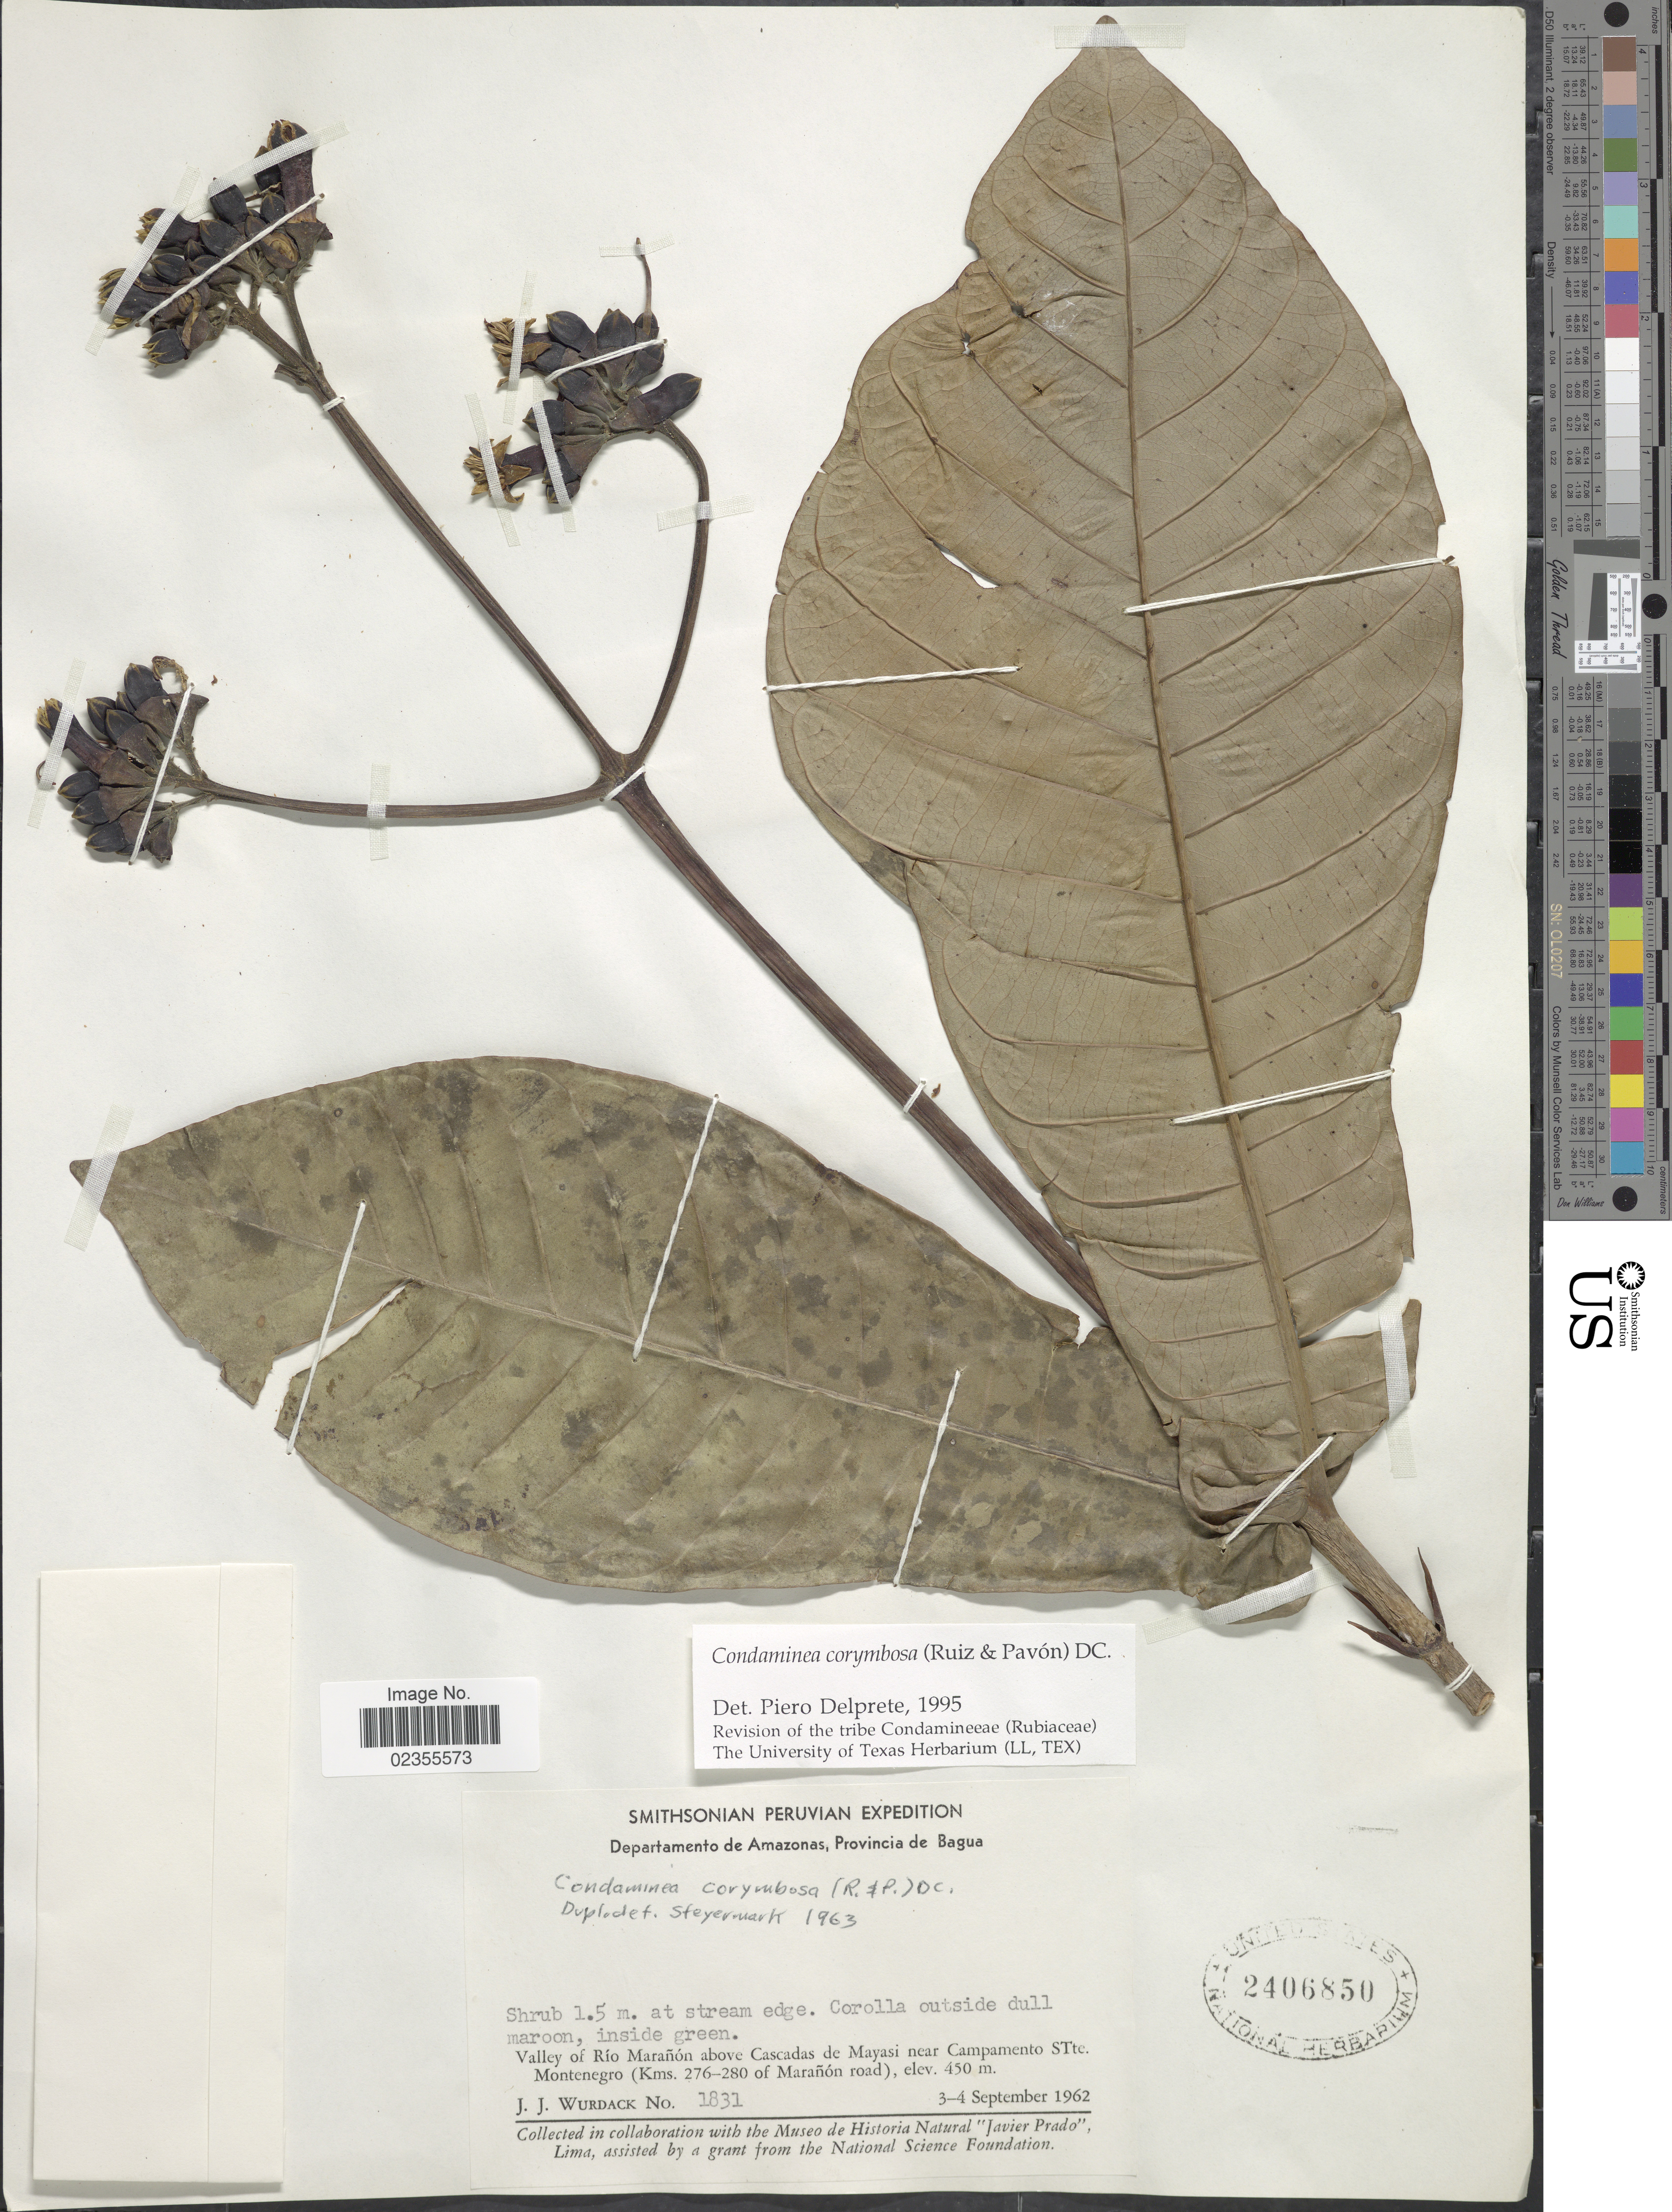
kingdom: Plantae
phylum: Tracheophyta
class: Magnoliopsida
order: Gentianales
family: Rubiaceae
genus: Condaminea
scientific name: Condaminea corymbosa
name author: (Ruiz & Pav.) DC.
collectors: J. J. Wurdack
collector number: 1831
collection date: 1962-09-03/1962-09-04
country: Peru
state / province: Amazonas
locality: Provincia de Bagua. Valley of Rio Maranon above Cascadas de Mayasi near Campamento STtc. Montenegro (Kms. 276-280 of Maranon road)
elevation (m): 450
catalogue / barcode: US 2406850